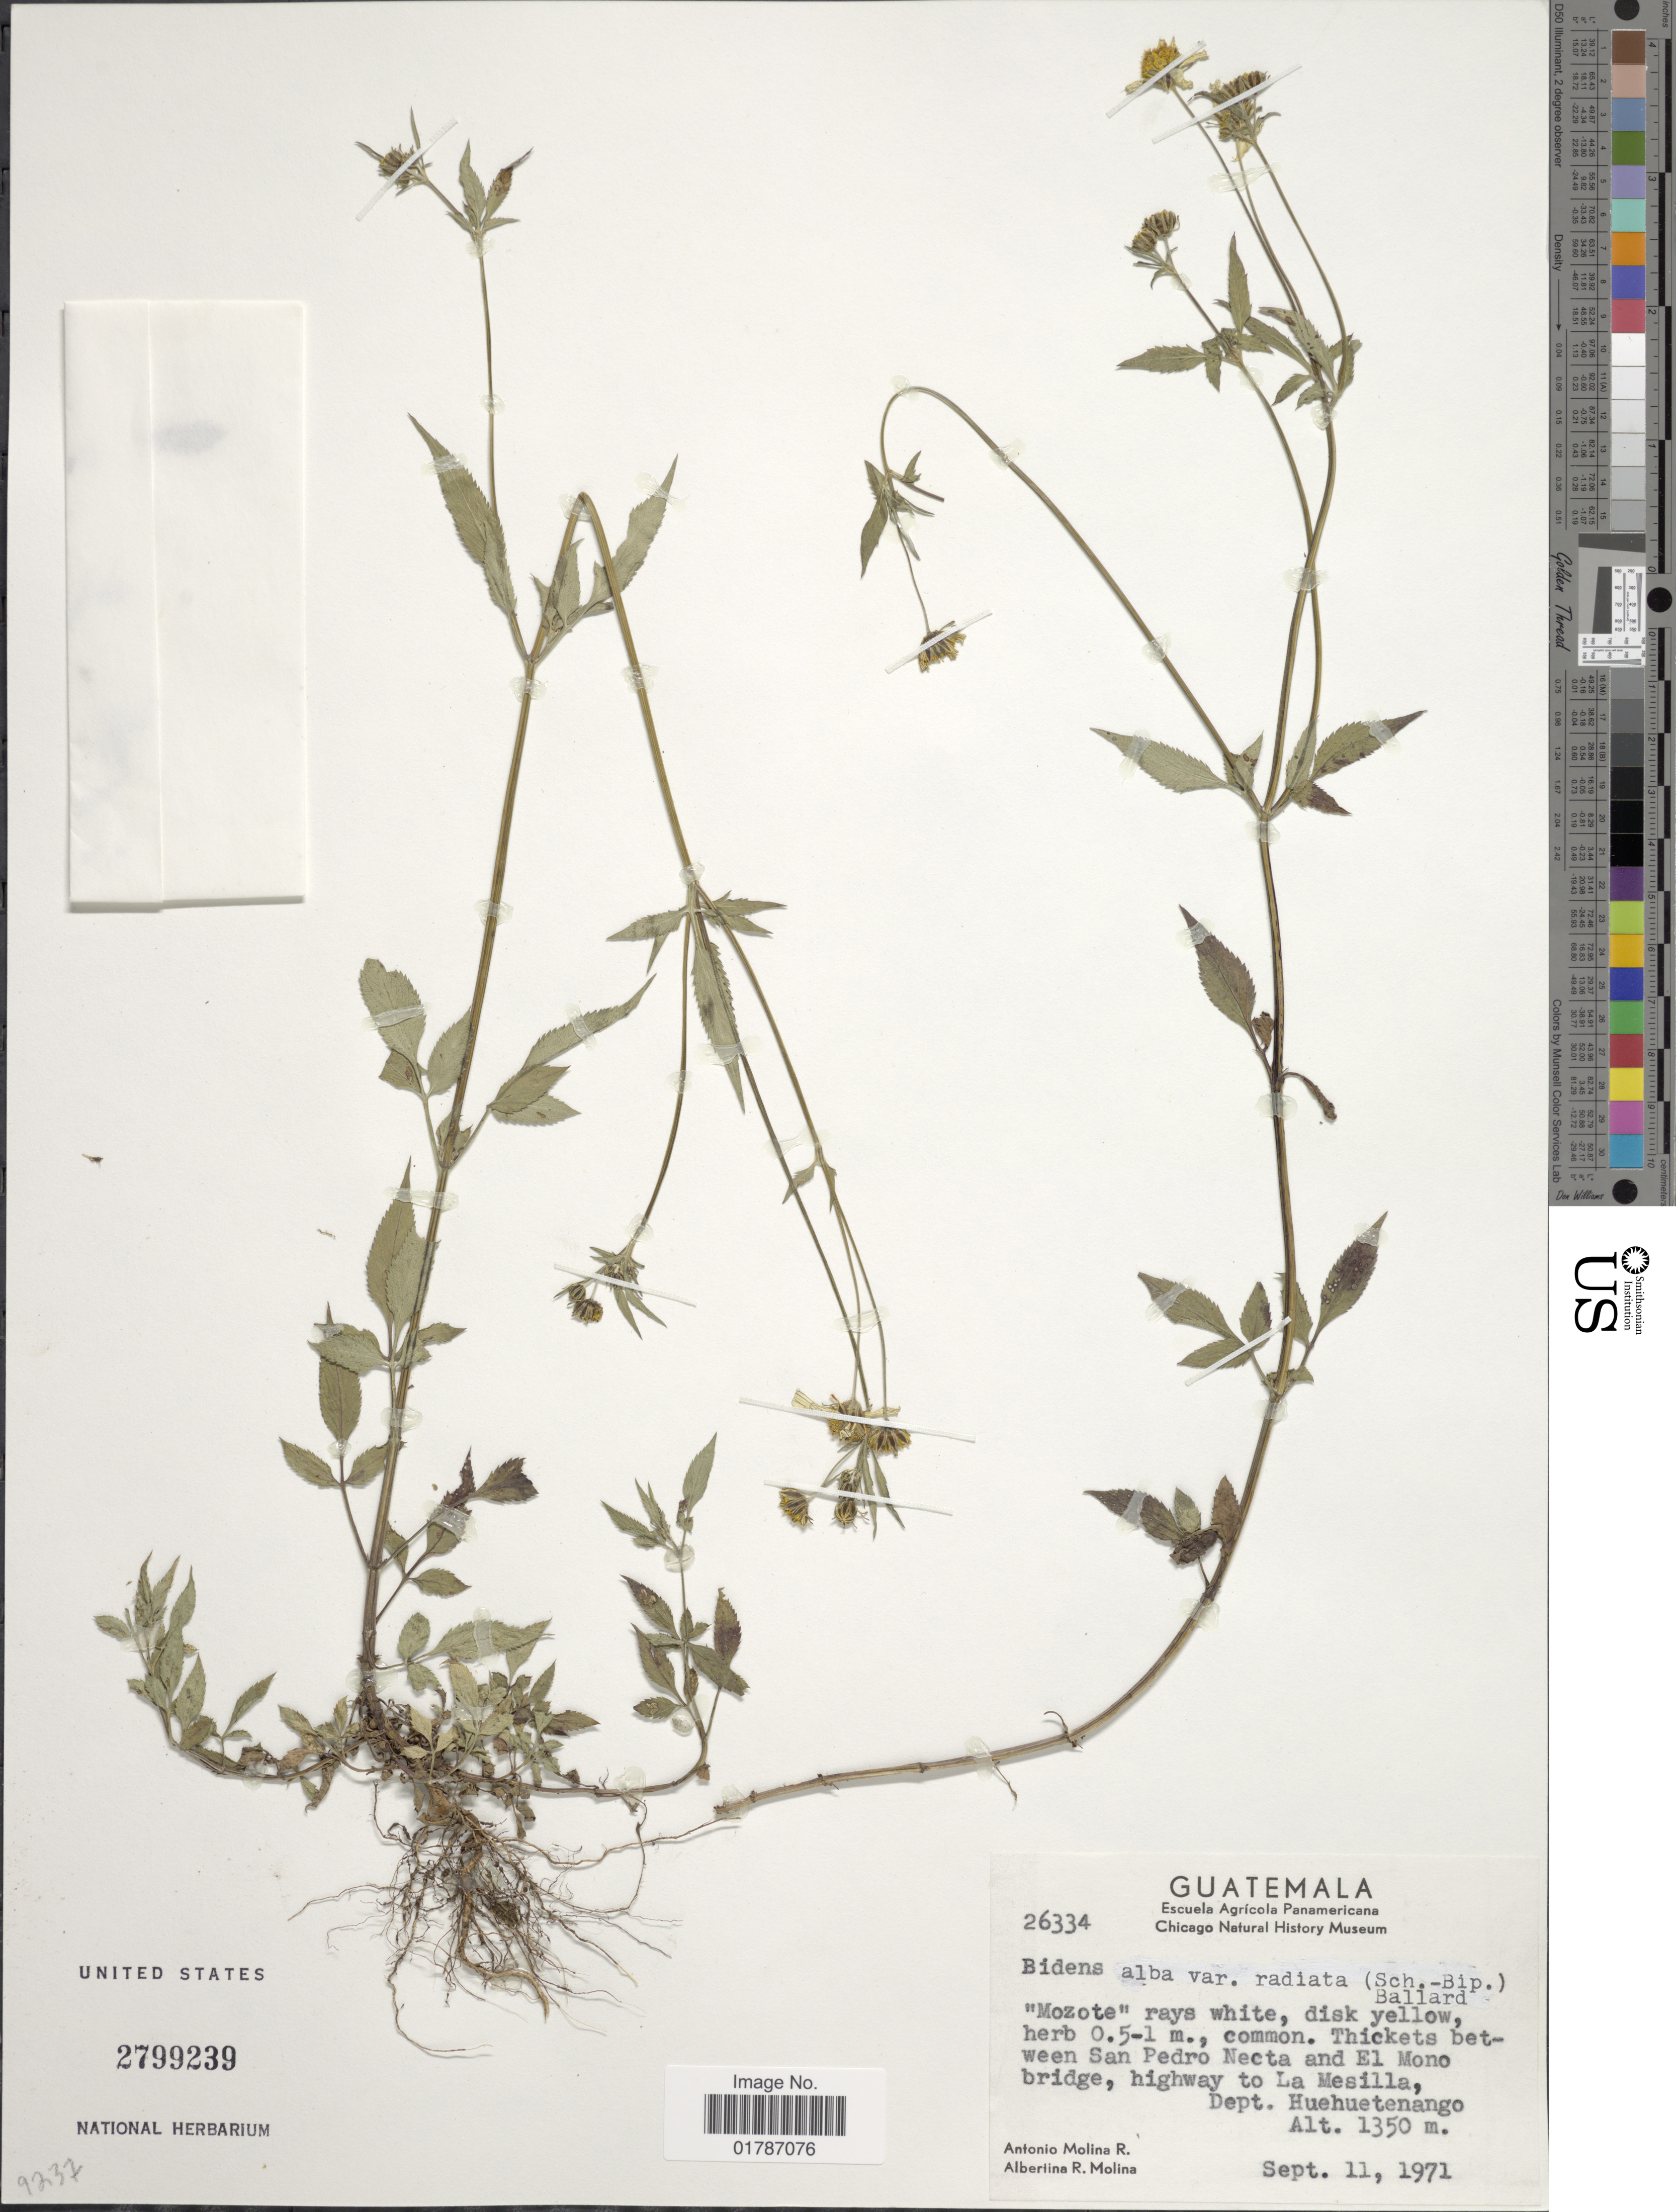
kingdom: Plantae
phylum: Tracheophyta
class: Magnoliopsida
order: Asterales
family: Asteraceae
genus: Bidens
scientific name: Bidens alba var. radiata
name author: (Sch. Bip.) R.E. Ballard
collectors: A. Molina R. & A. R. Molina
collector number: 26334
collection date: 1971-09-11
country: Guatemala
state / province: Huehuetenango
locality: Thickets between San Pedro Necta and El Mono bridge, highway to la Mesilla, Dept. Huehuetenango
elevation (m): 1350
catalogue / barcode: US 2799239